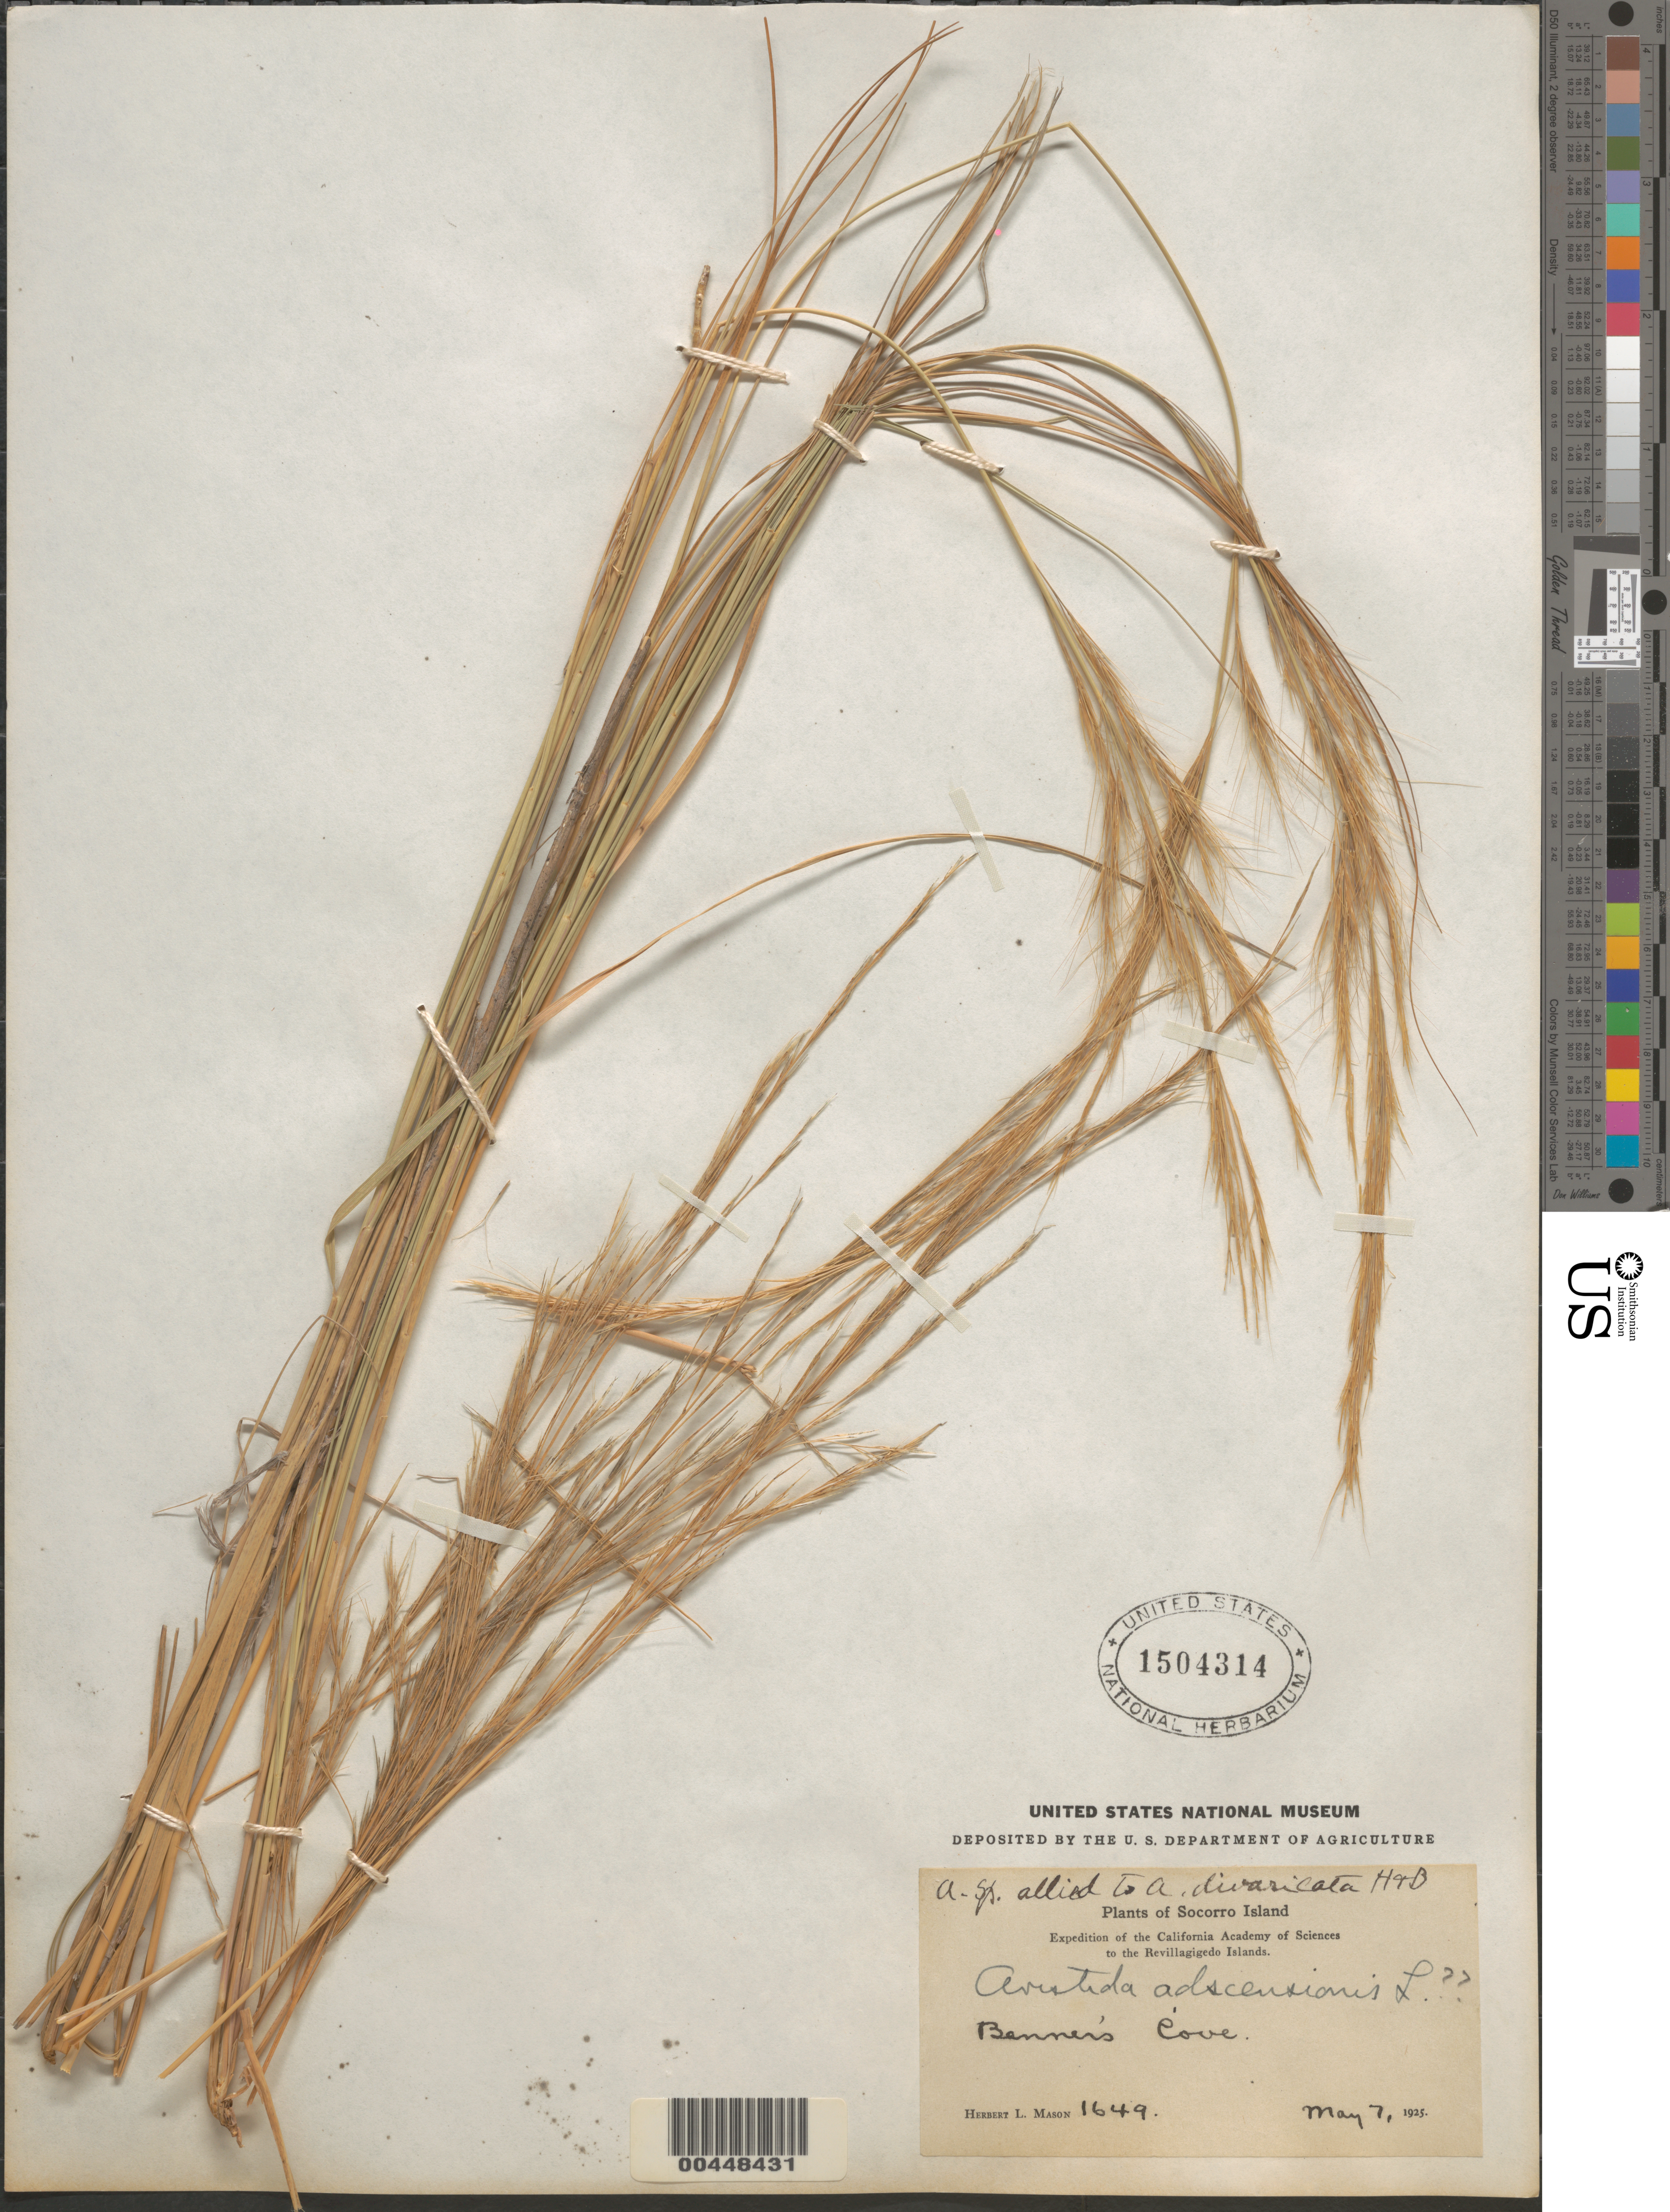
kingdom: Plantae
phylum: Tracheophyta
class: Liliopsida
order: Poales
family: Poaceae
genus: Aristida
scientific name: Aristida divaricata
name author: Humb. & Bonpl. ex Willd.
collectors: H. L. Mason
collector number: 1649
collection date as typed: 7 May 1925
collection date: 1925-05-07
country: Mexico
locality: Socorro Island, Banner's Cove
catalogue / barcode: US 1504314